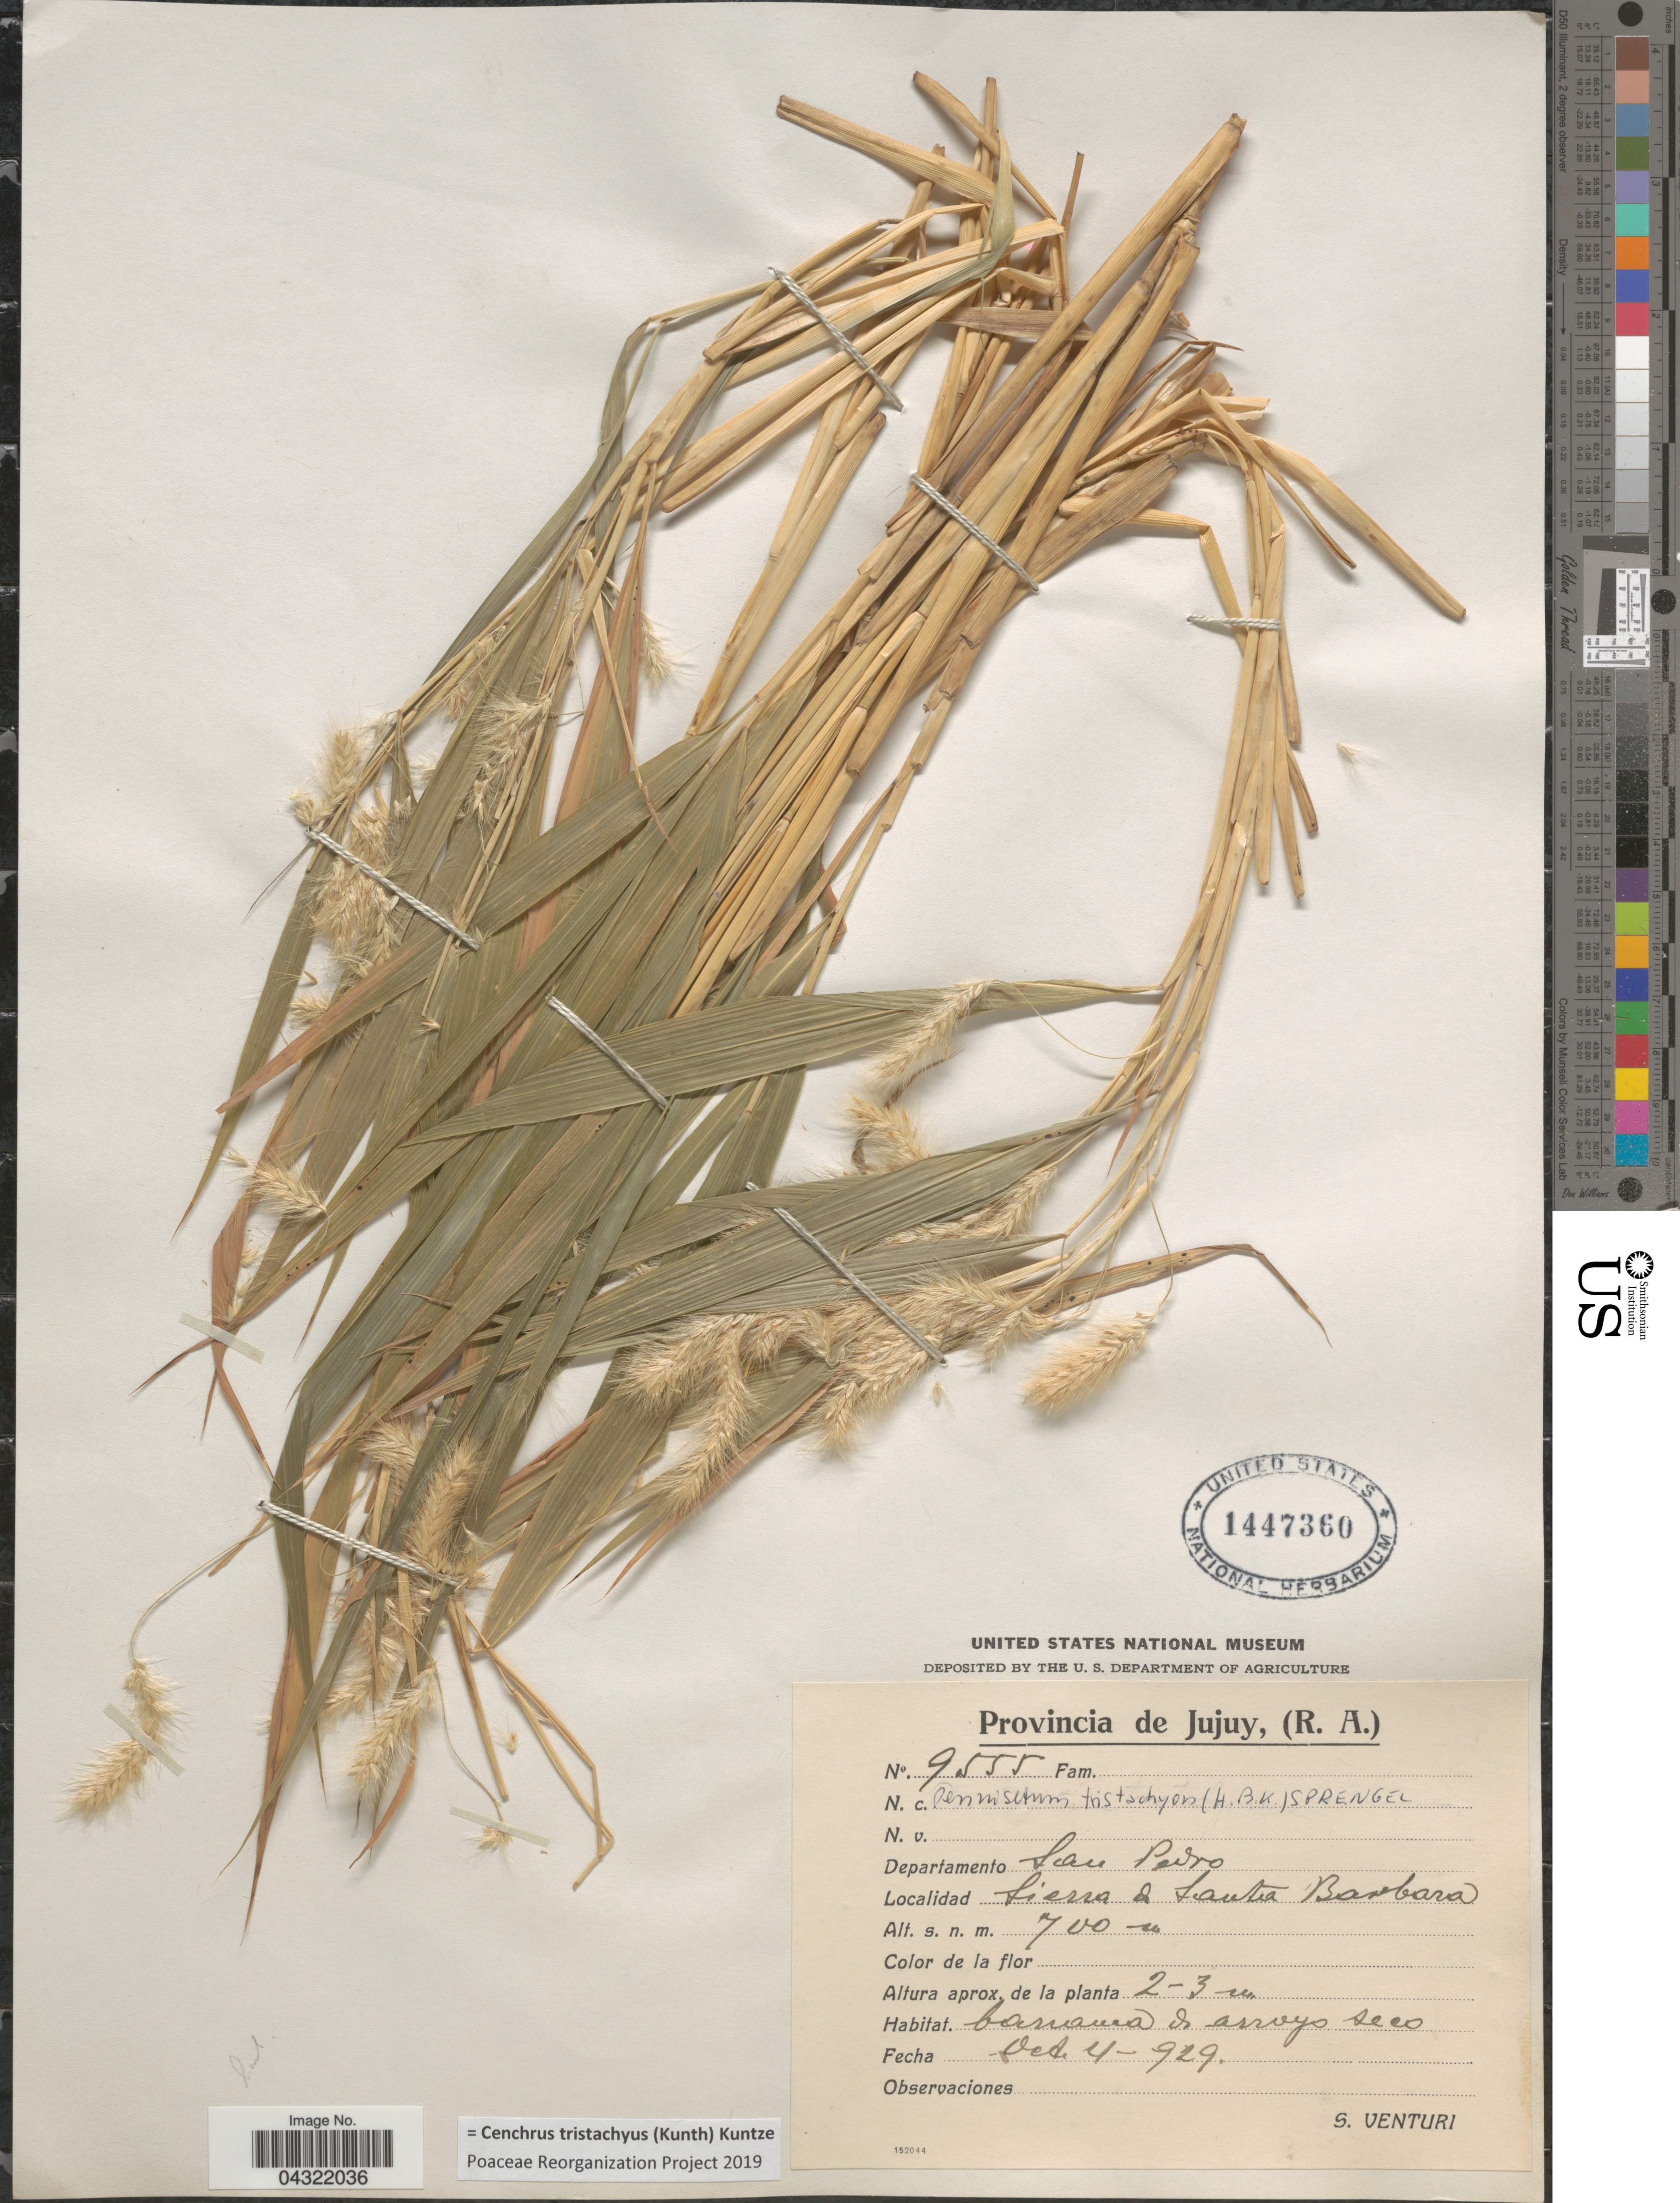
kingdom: Plantae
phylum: Tracheophyta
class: Liliopsida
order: Poales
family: Poaceae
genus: Cenchrus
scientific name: Cenchrus tristachyus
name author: (Kunth) Kuntze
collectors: S. Venturi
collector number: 9555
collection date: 1929-10-04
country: Argentina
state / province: Jujuy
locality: Departamento San Pedro. Sierra de Santa Barbara.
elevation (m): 700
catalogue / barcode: US 1447360